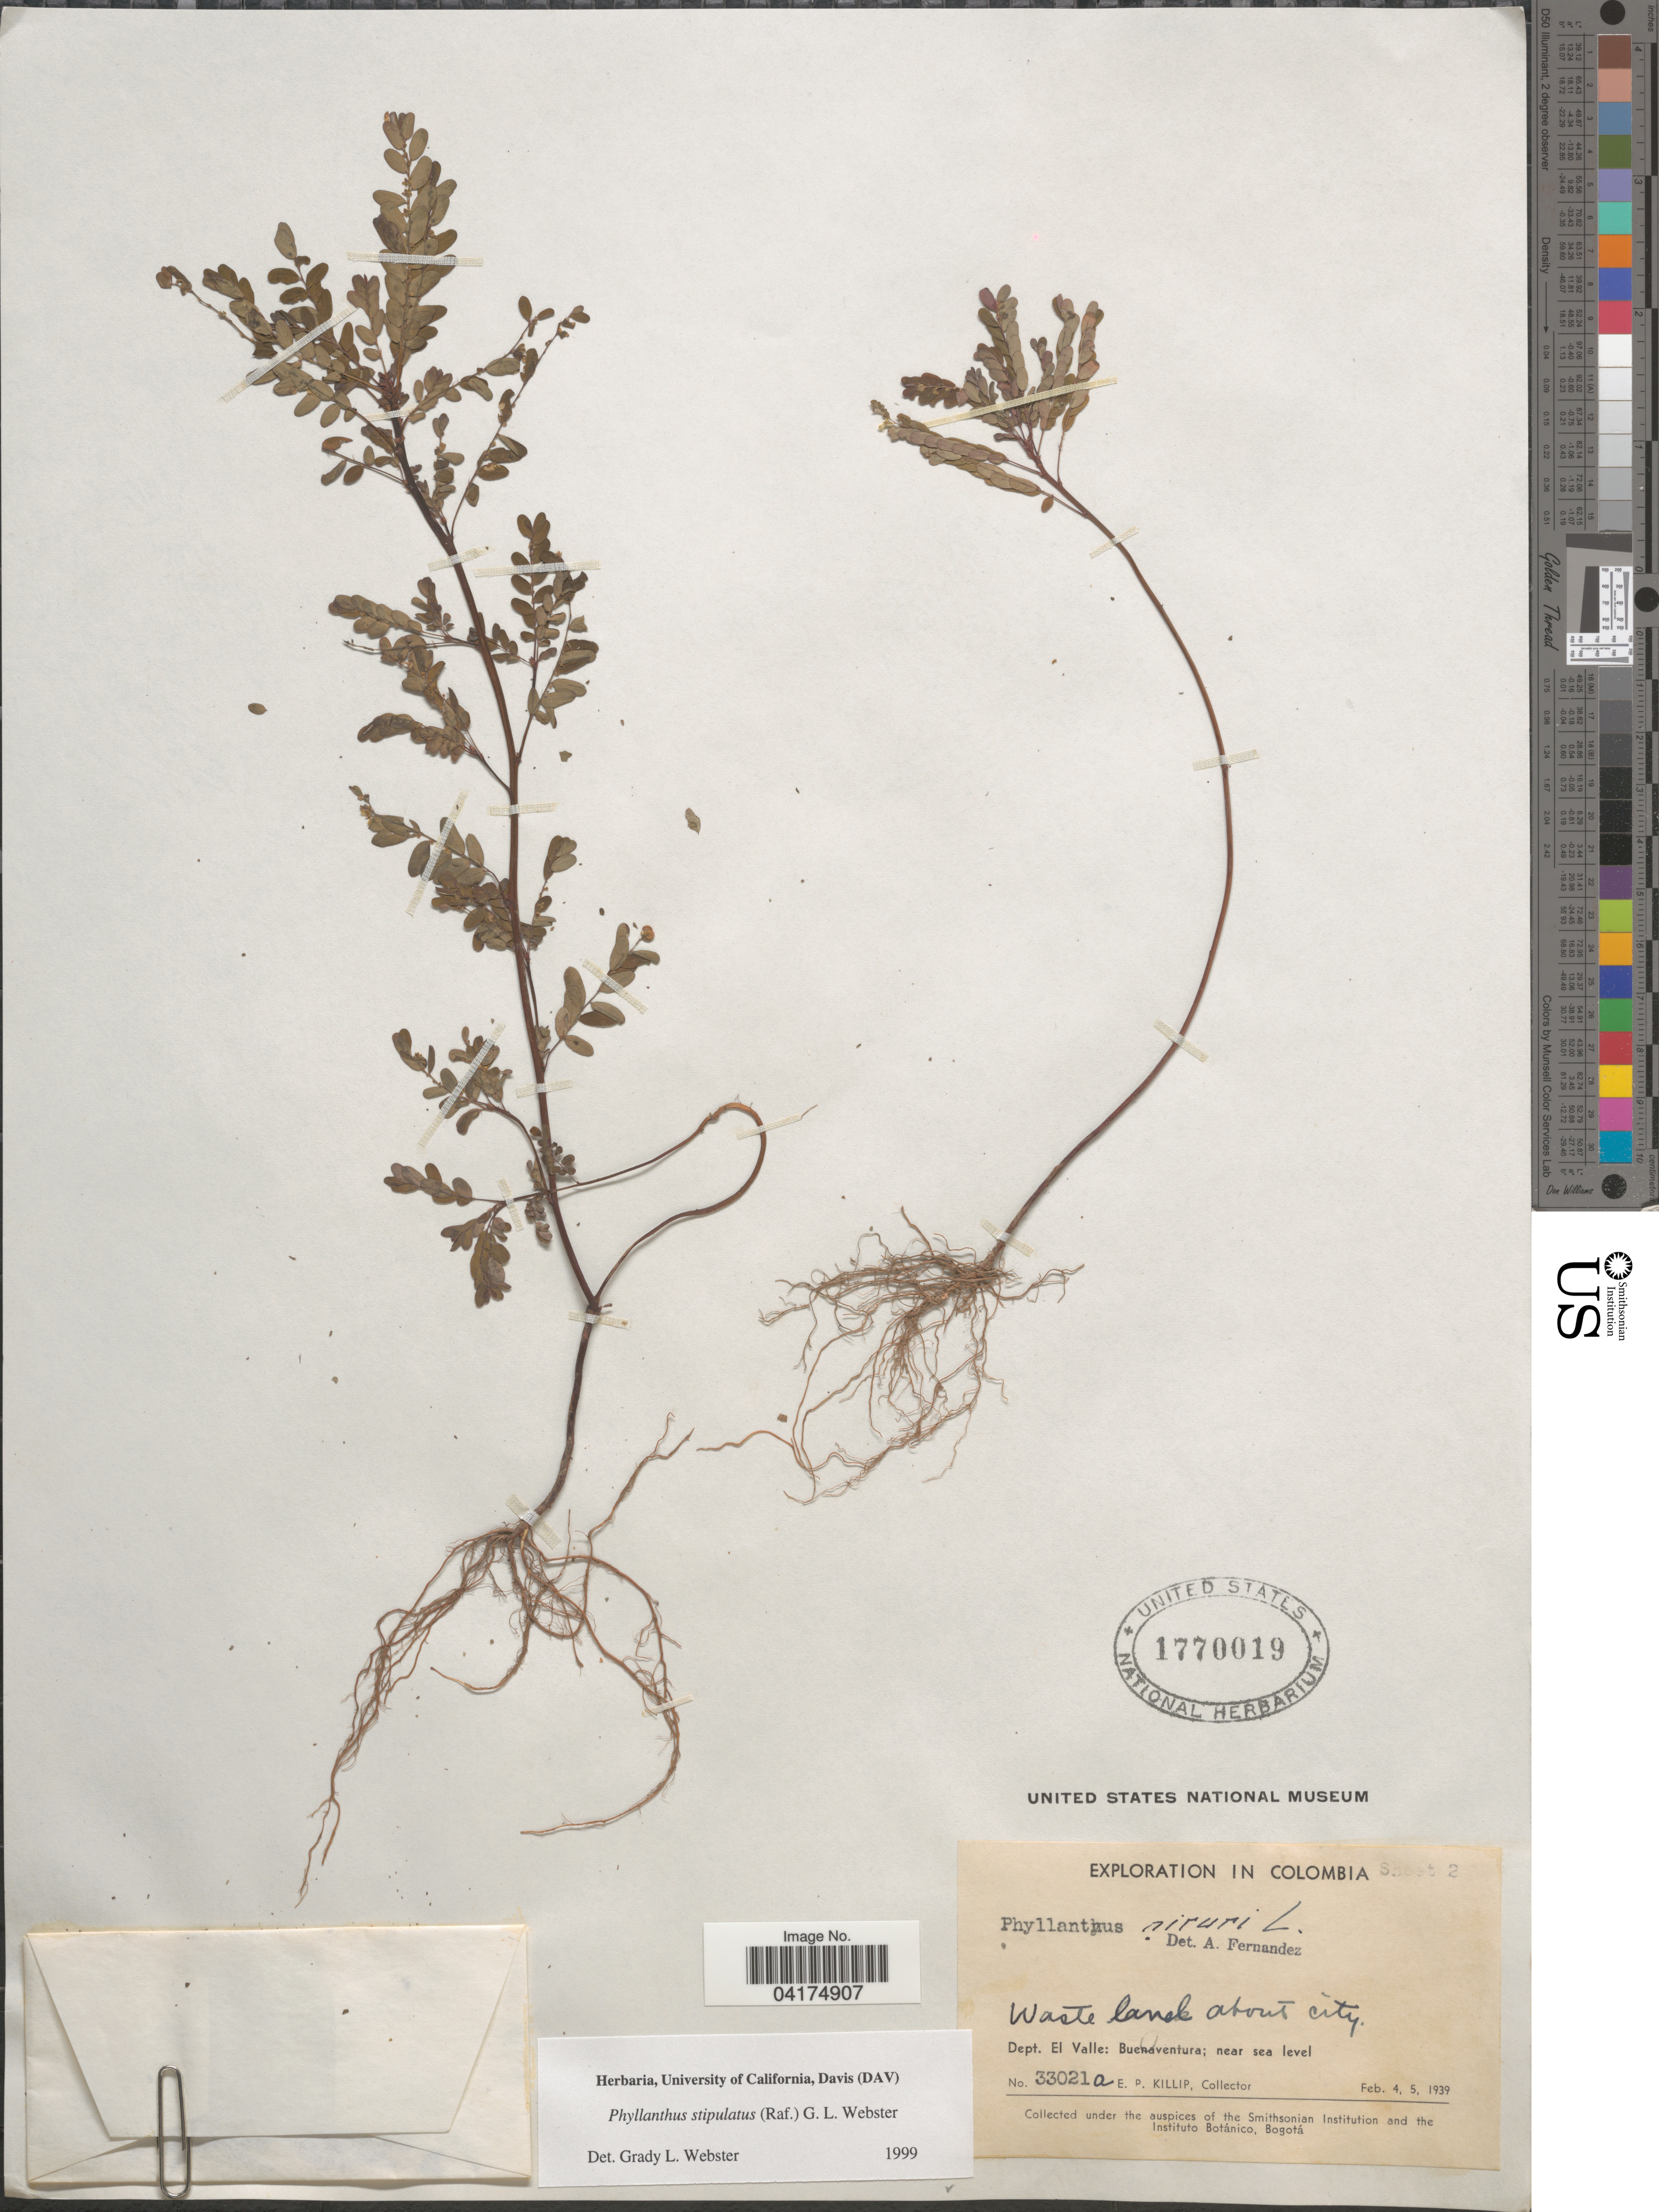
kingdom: Plantae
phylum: Tracheophyta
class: Magnoliopsida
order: Malpighiales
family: Phyllanthaceae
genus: Phyllanthus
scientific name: Phyllanthus stipulatus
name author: (Raf.) G.L. Webster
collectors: E. P. Killip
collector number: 33021a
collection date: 1939-02-04/1939-02-05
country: Colombia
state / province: Valle del Cauca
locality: Exploration in Colombia. Dept. El Valle: Buenaventura.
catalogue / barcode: US 1770019